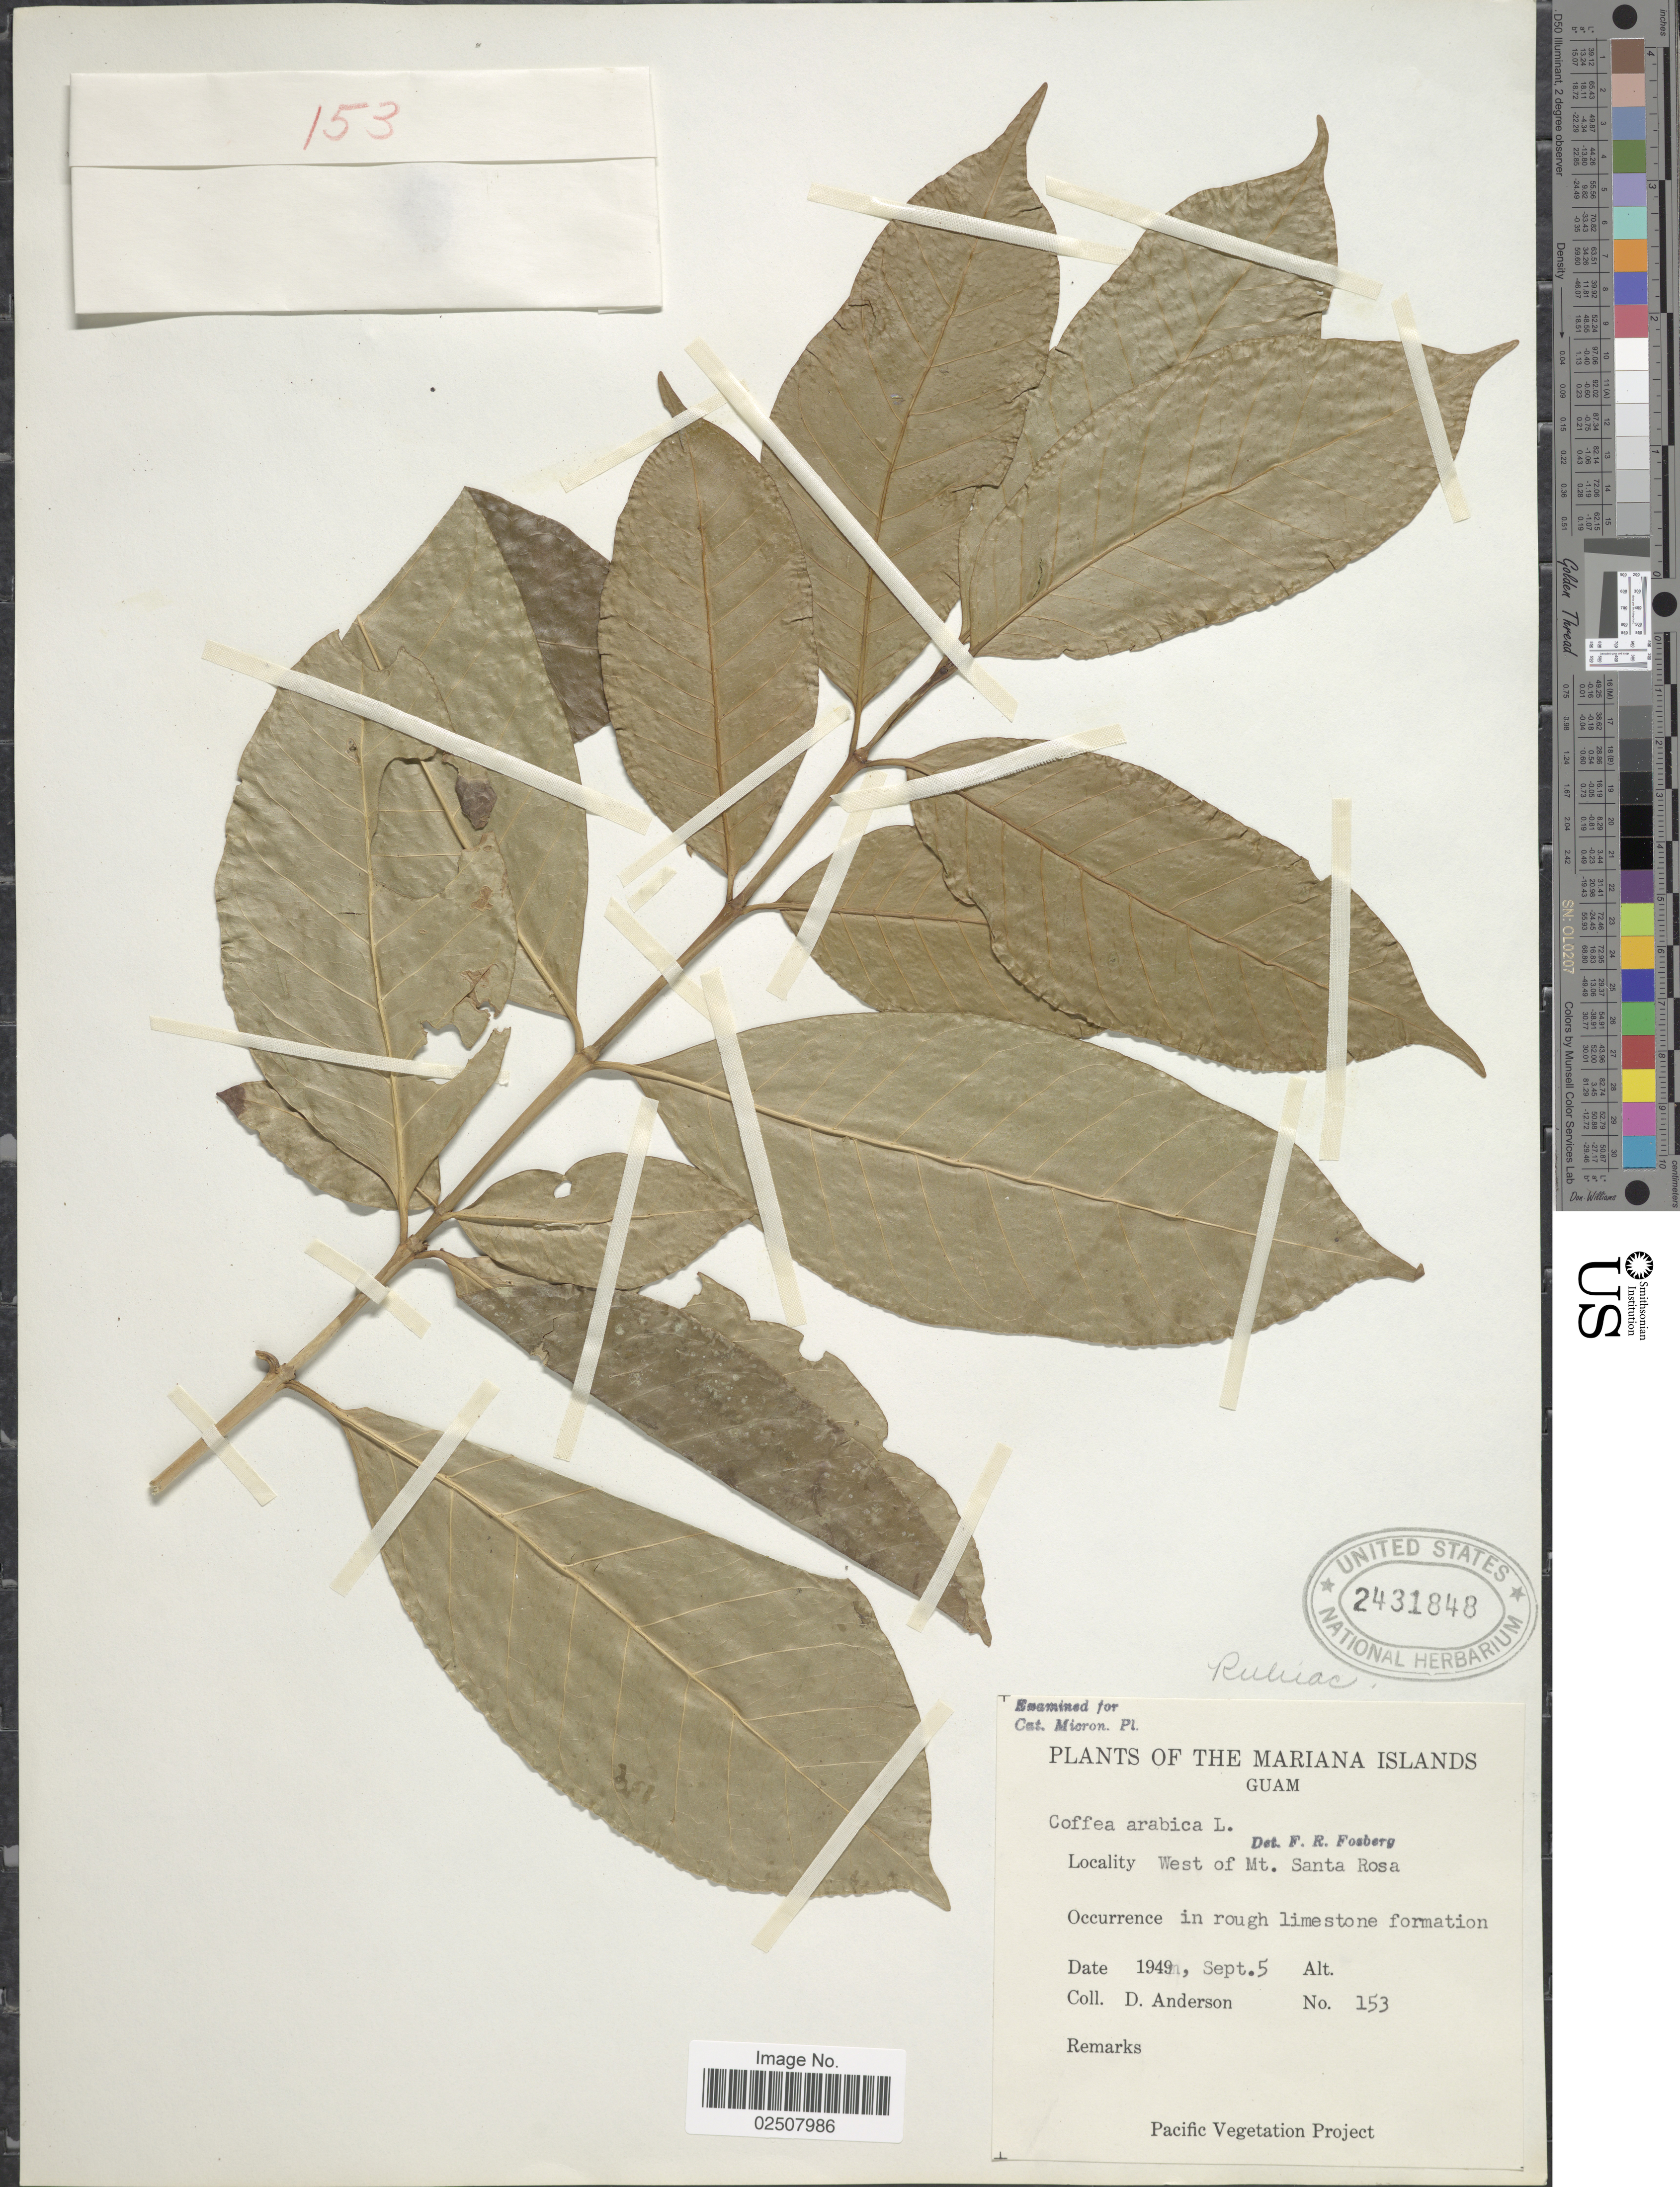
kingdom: Plantae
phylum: Tracheophyta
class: Magnoliopsida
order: Gentianales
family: Rubiaceae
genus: Coffea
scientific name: Coffea arabica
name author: L.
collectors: D. Anderson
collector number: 153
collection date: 1949-09-05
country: Guam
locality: The Marianne Islands, West of Santa Rosa, in rough limestone formation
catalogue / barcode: US 2431848